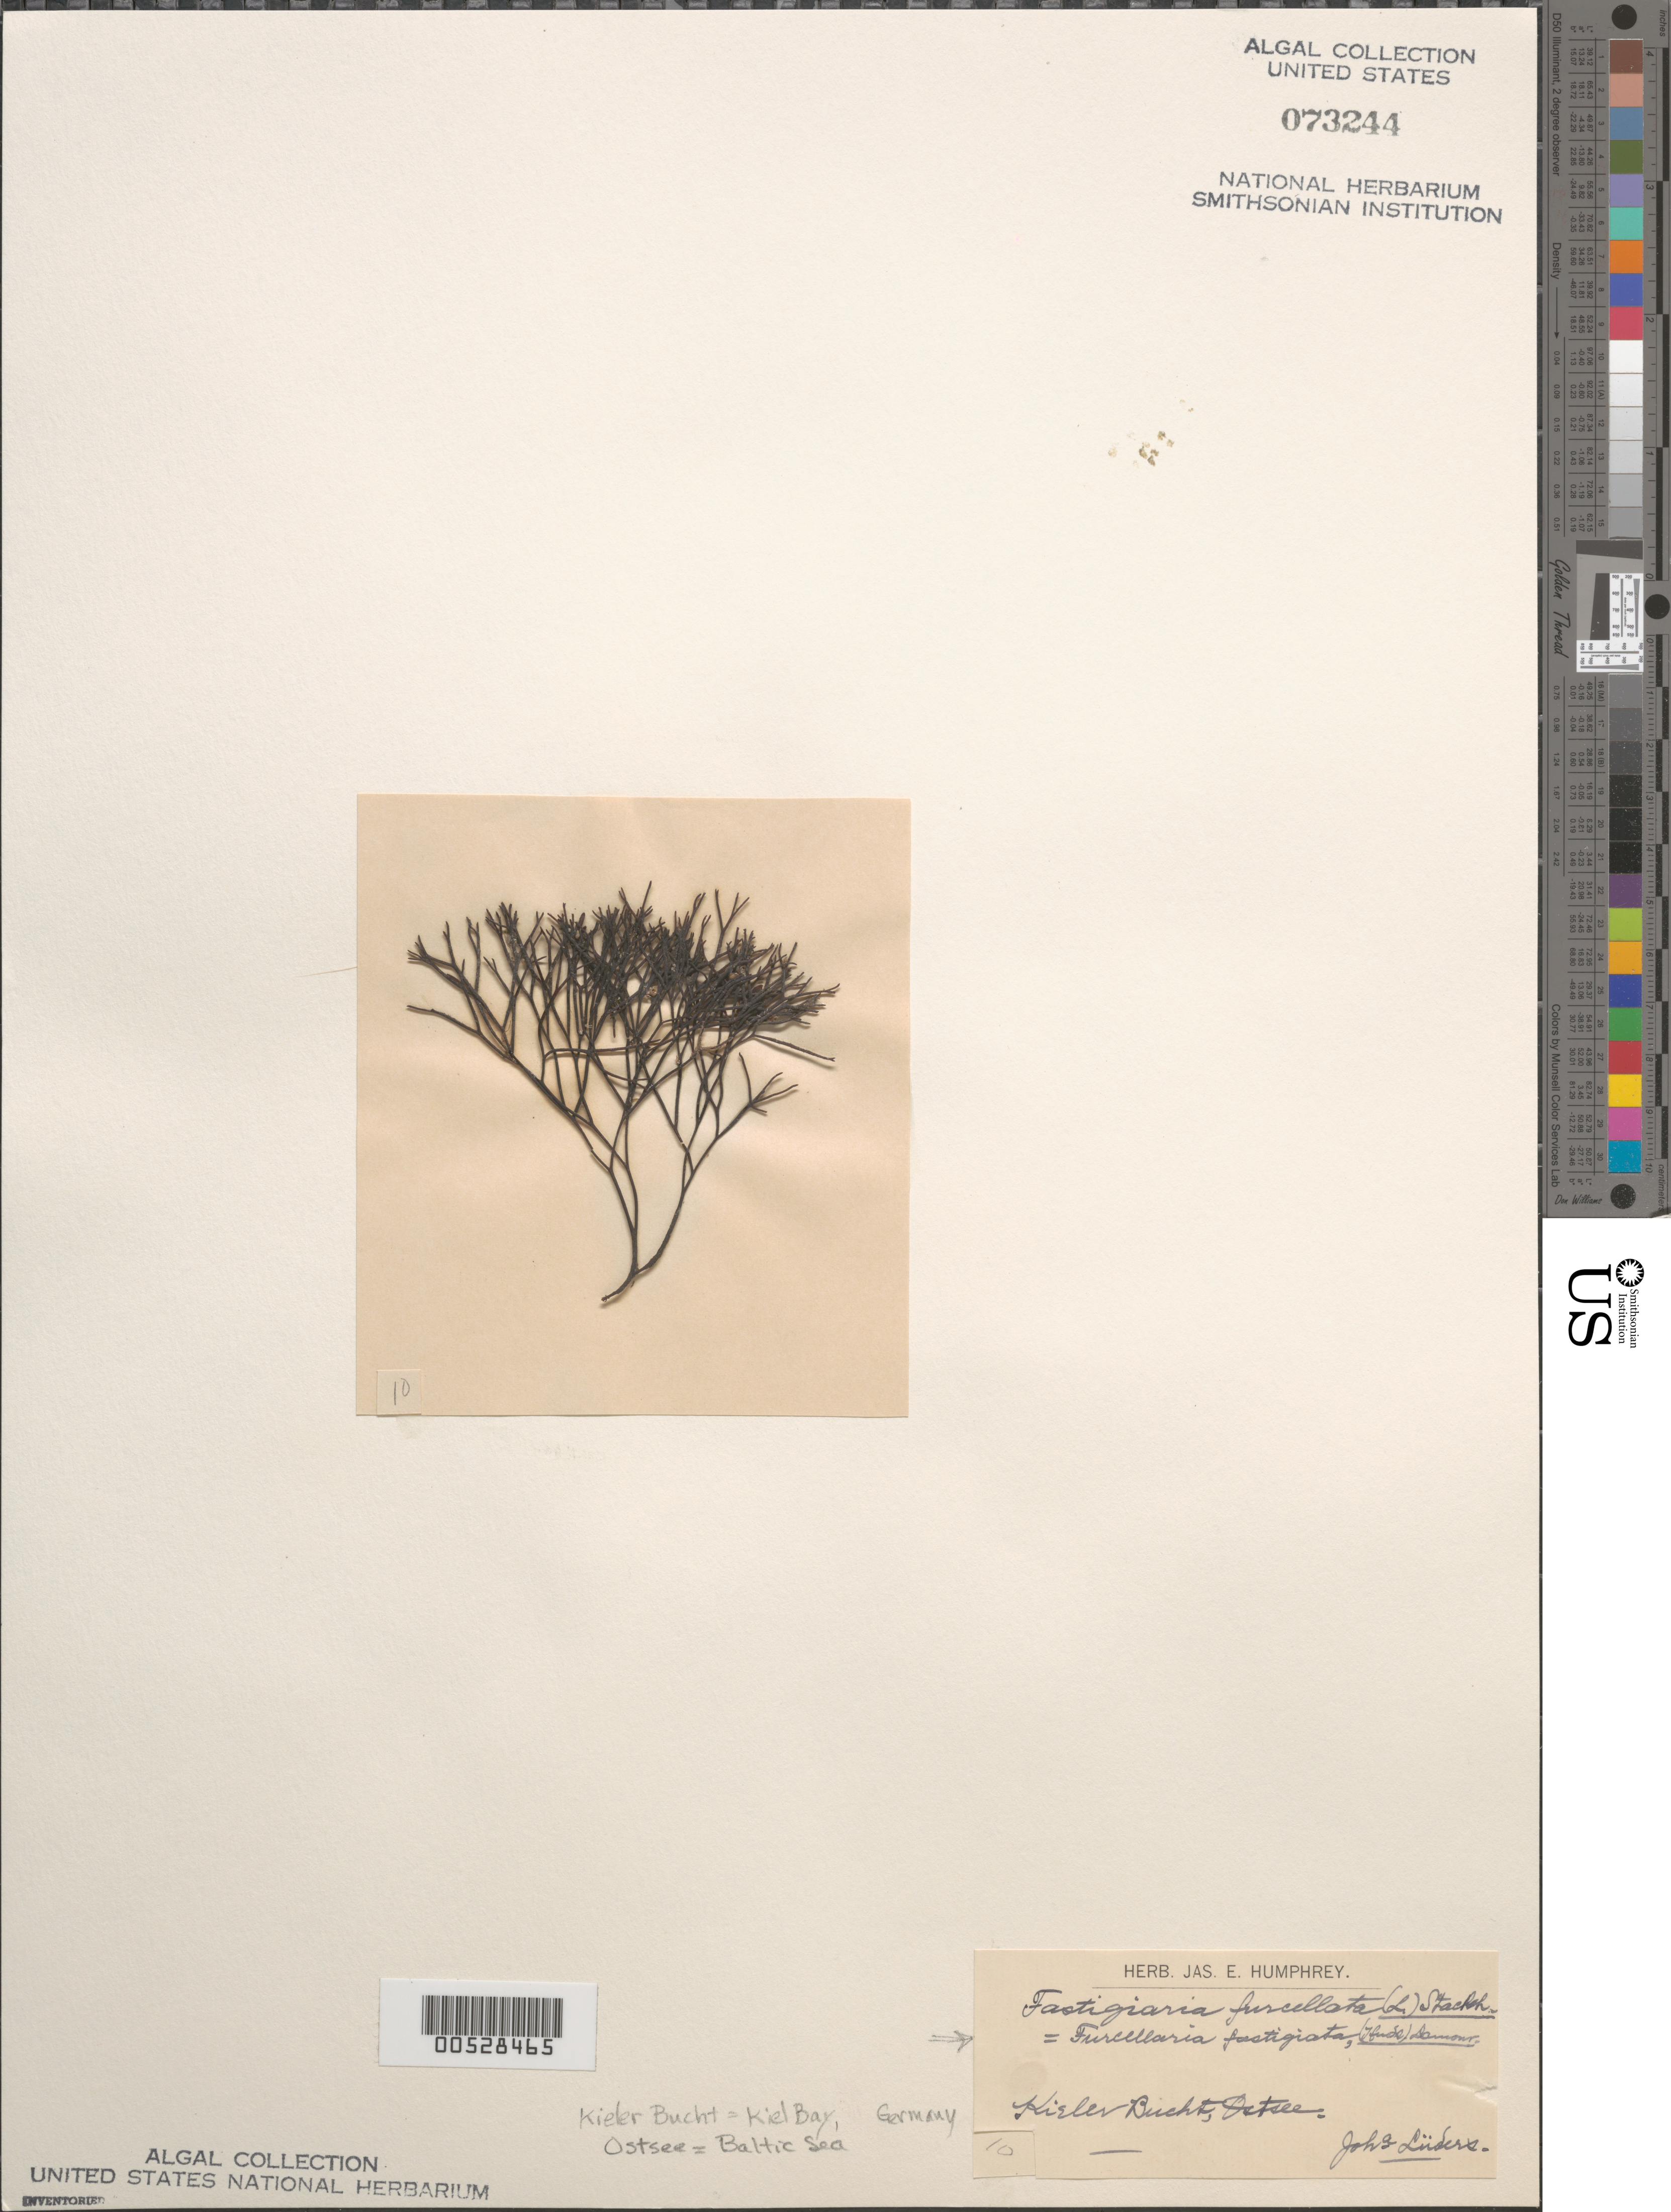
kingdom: Plantae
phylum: Rhodophyta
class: Florideophyceae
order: Gigartinales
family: Furcellariaceae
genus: Furcellaria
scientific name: Furcellaria lumbricalis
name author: (Hudson) J.V.Lamouroux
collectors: J. Lueders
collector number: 10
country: Germany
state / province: Schleswig-Holstein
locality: Kiel Bay (Kieler Bucht), Baltic Sea (Ostsee)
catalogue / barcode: US 73244